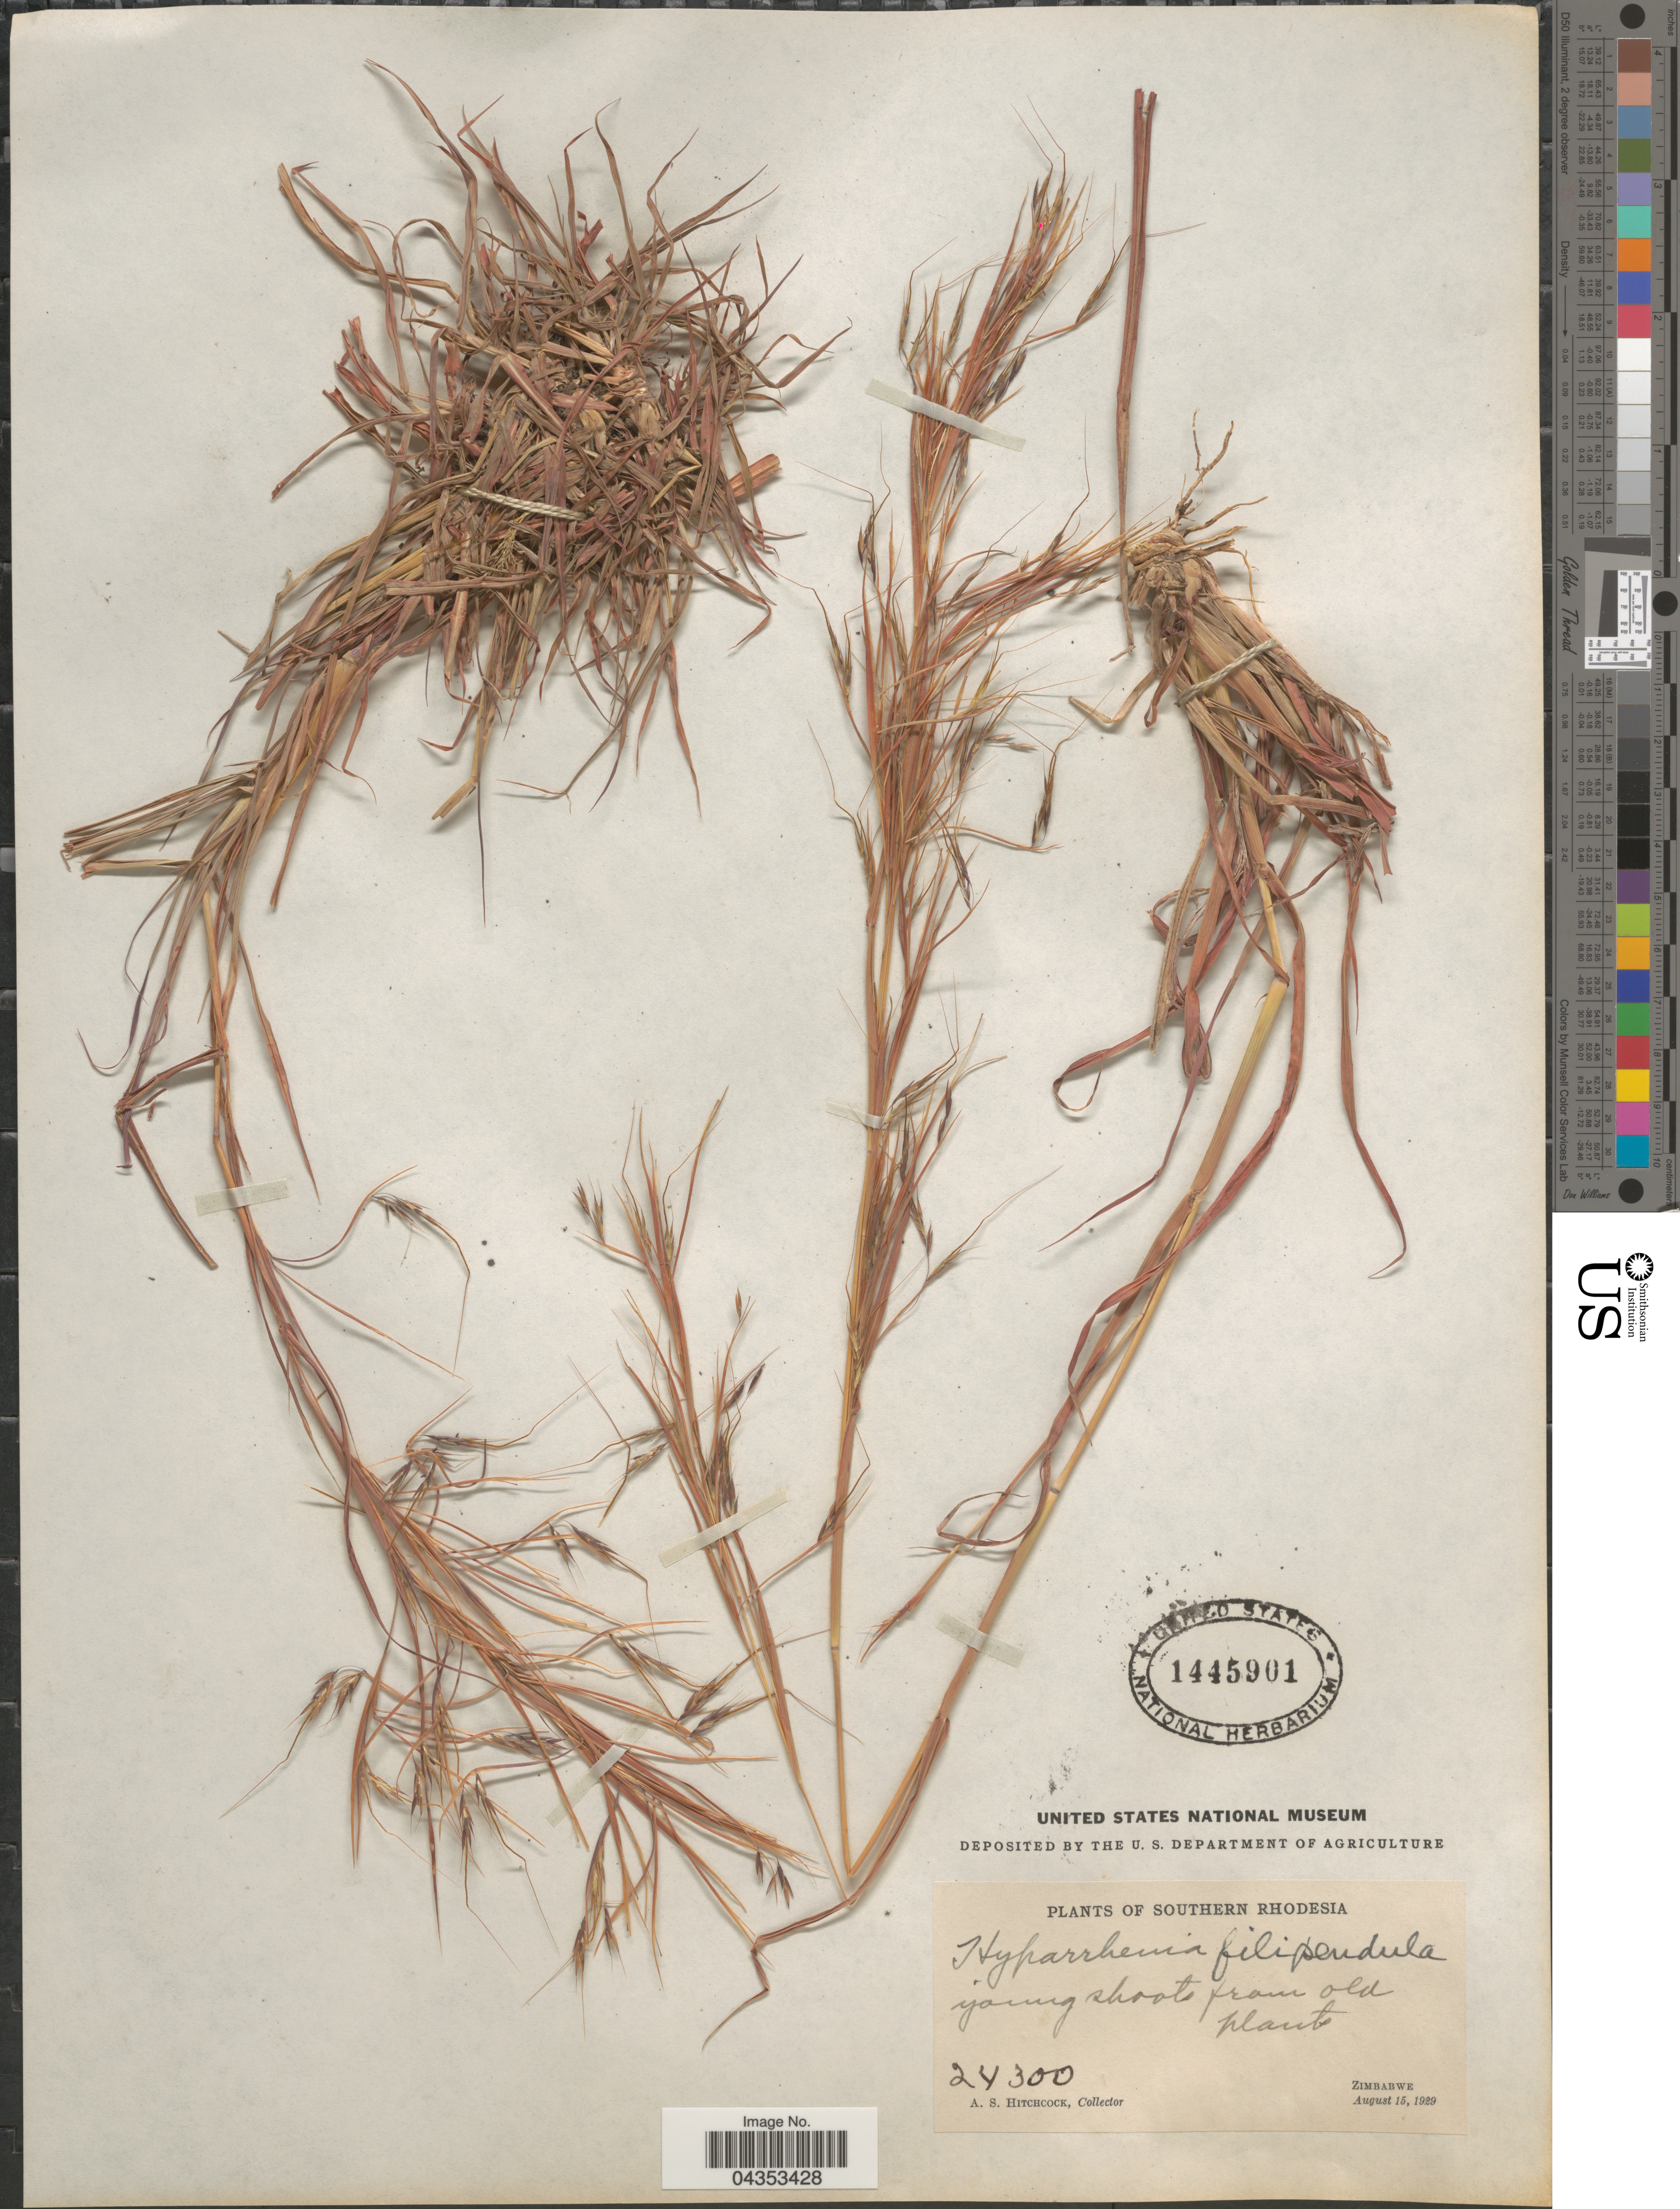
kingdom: Plantae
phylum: Tracheophyta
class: Liliopsida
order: Poales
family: Poaceae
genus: Hyparrhenia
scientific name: Hyparrhenia filipendula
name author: (Hochr.) Stapf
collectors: A. S. Hitchcock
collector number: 24300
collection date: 1929-08-15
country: Zimbabwe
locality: Southern Rhodesia. Zimbabwe.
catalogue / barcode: US 1445901